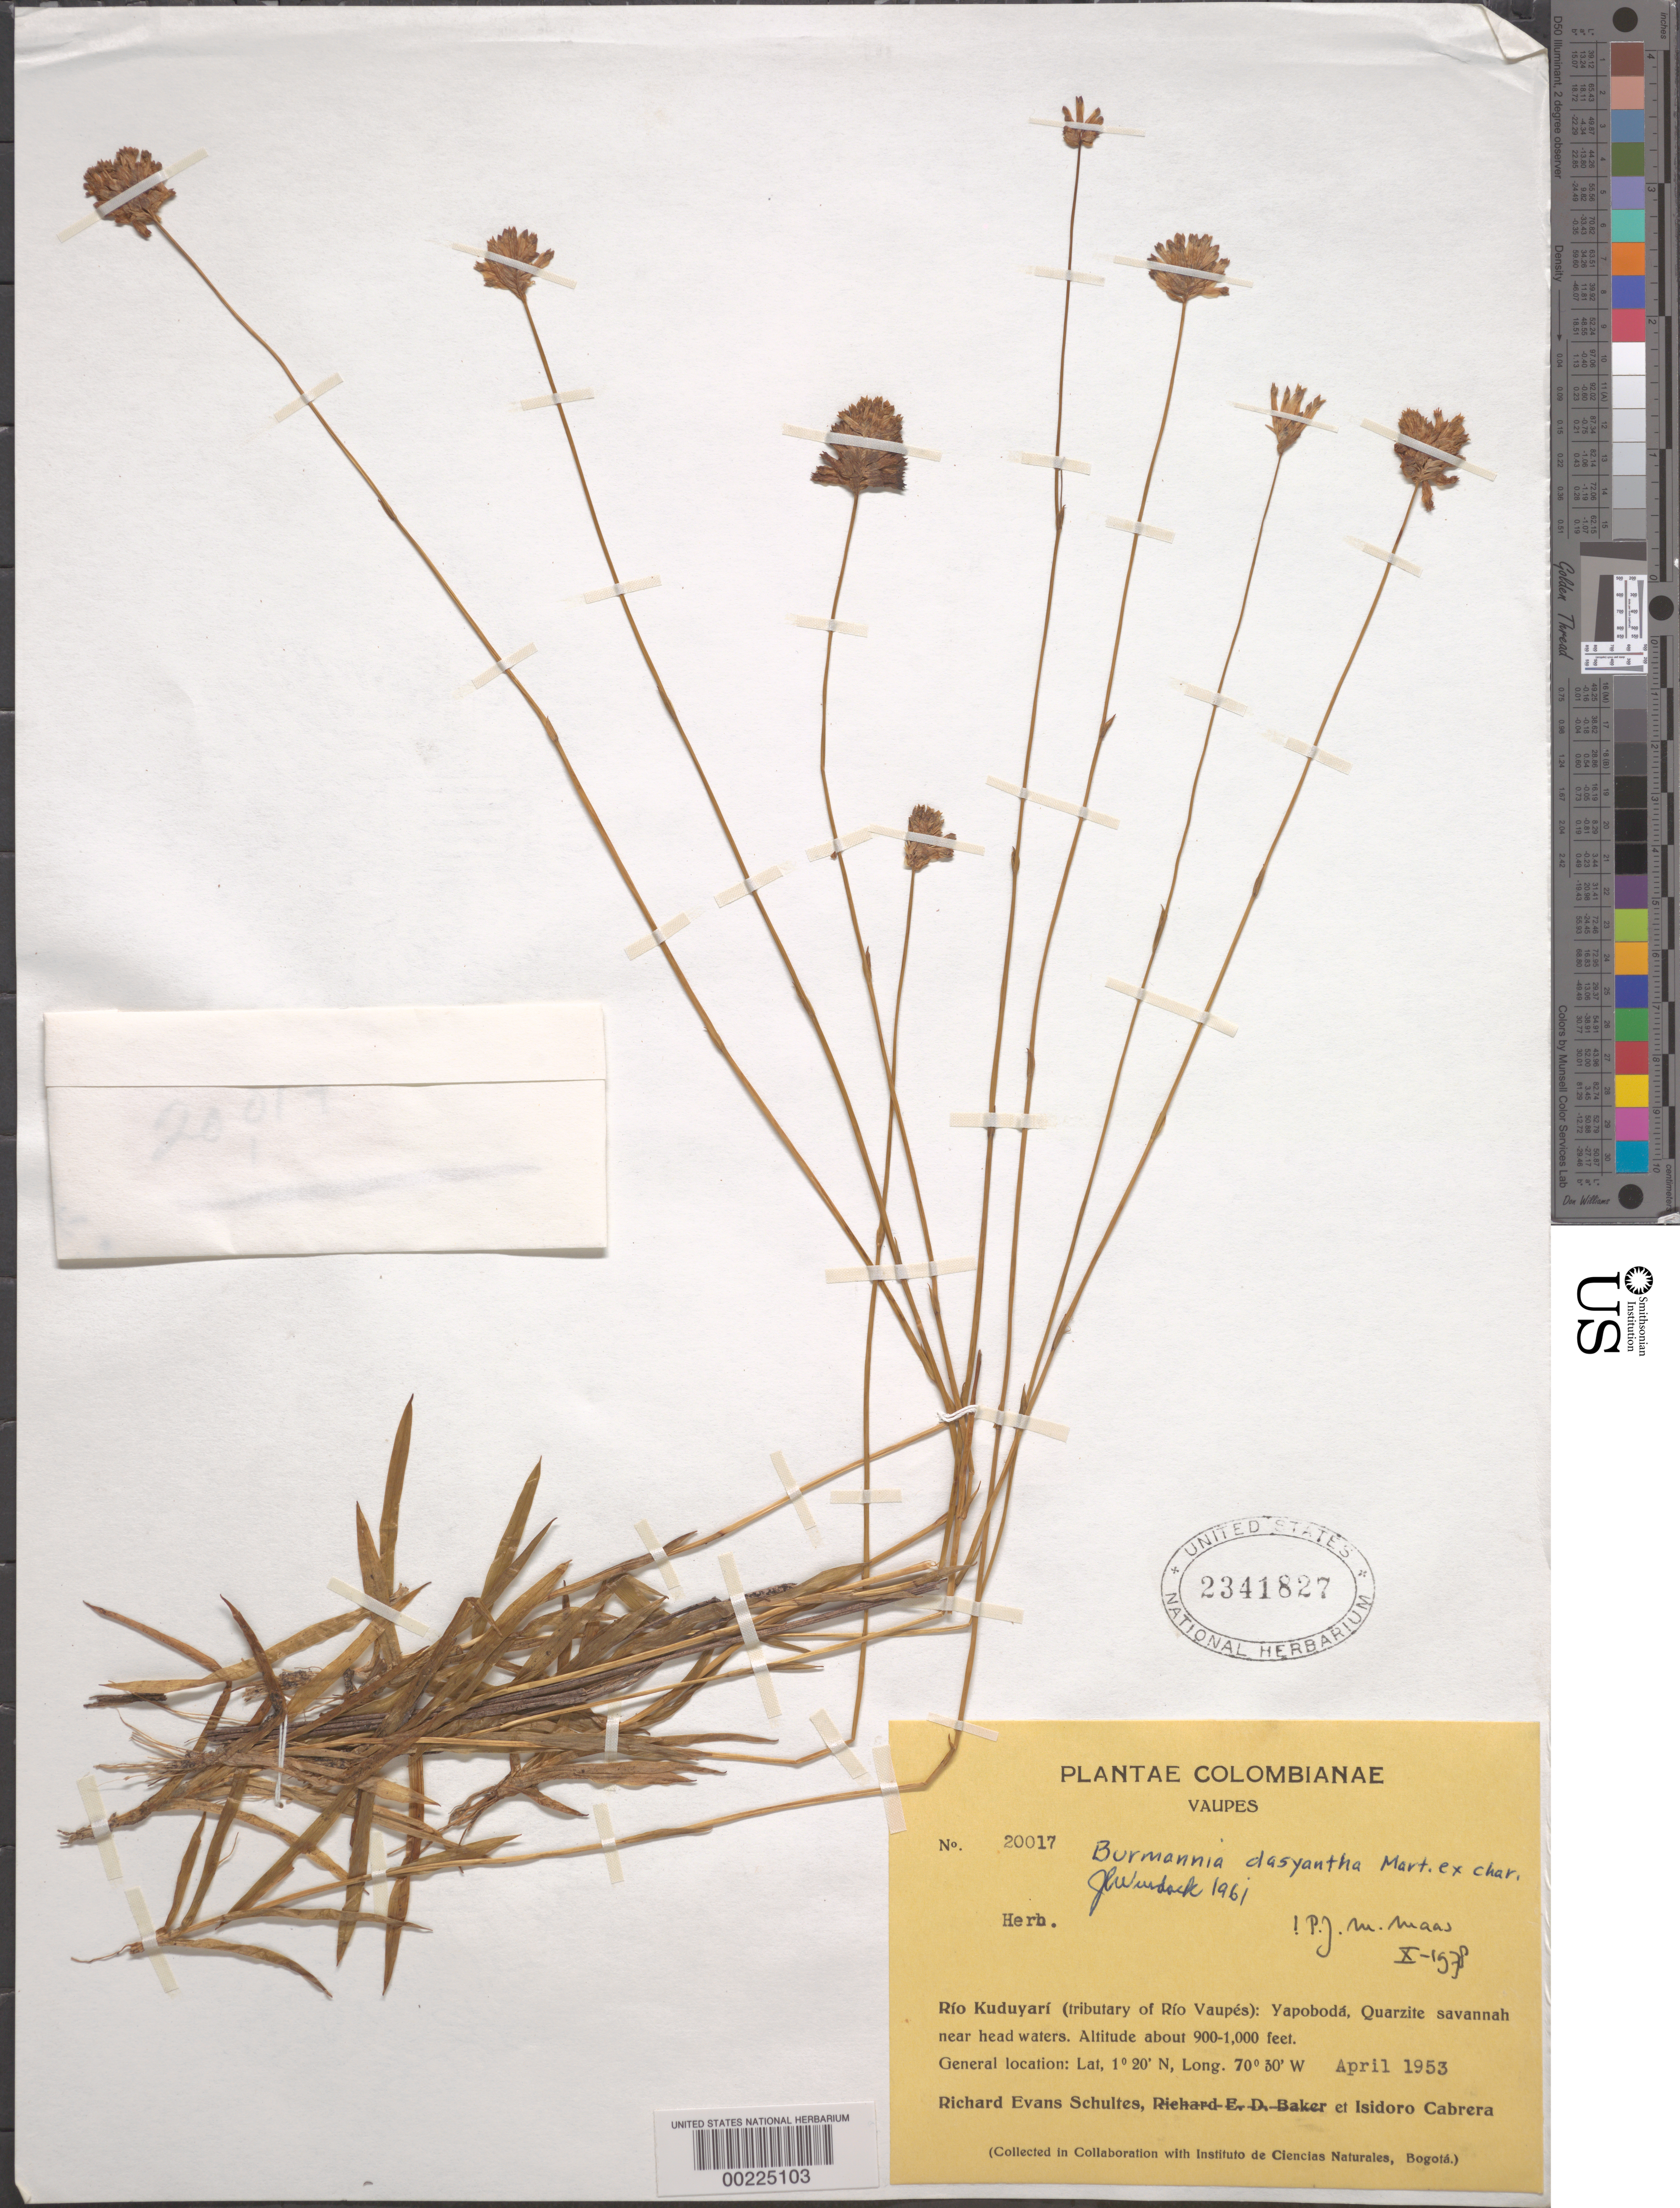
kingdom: Plantae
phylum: Tracheophyta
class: Liliopsida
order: Dioscoreales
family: Burmanniaceae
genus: Burmannia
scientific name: Burmannia dasyantha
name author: Mart.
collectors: R. E. Schultes & I. Cabrera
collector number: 20017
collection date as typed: Apr 1953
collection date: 1953-04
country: Colombia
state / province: Vaupés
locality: Rio Kuduyari (tributary of Rio Vaupes): Yapoboda, near head- waters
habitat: Quarzite savanna near head waters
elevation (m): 274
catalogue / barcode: US 2341827